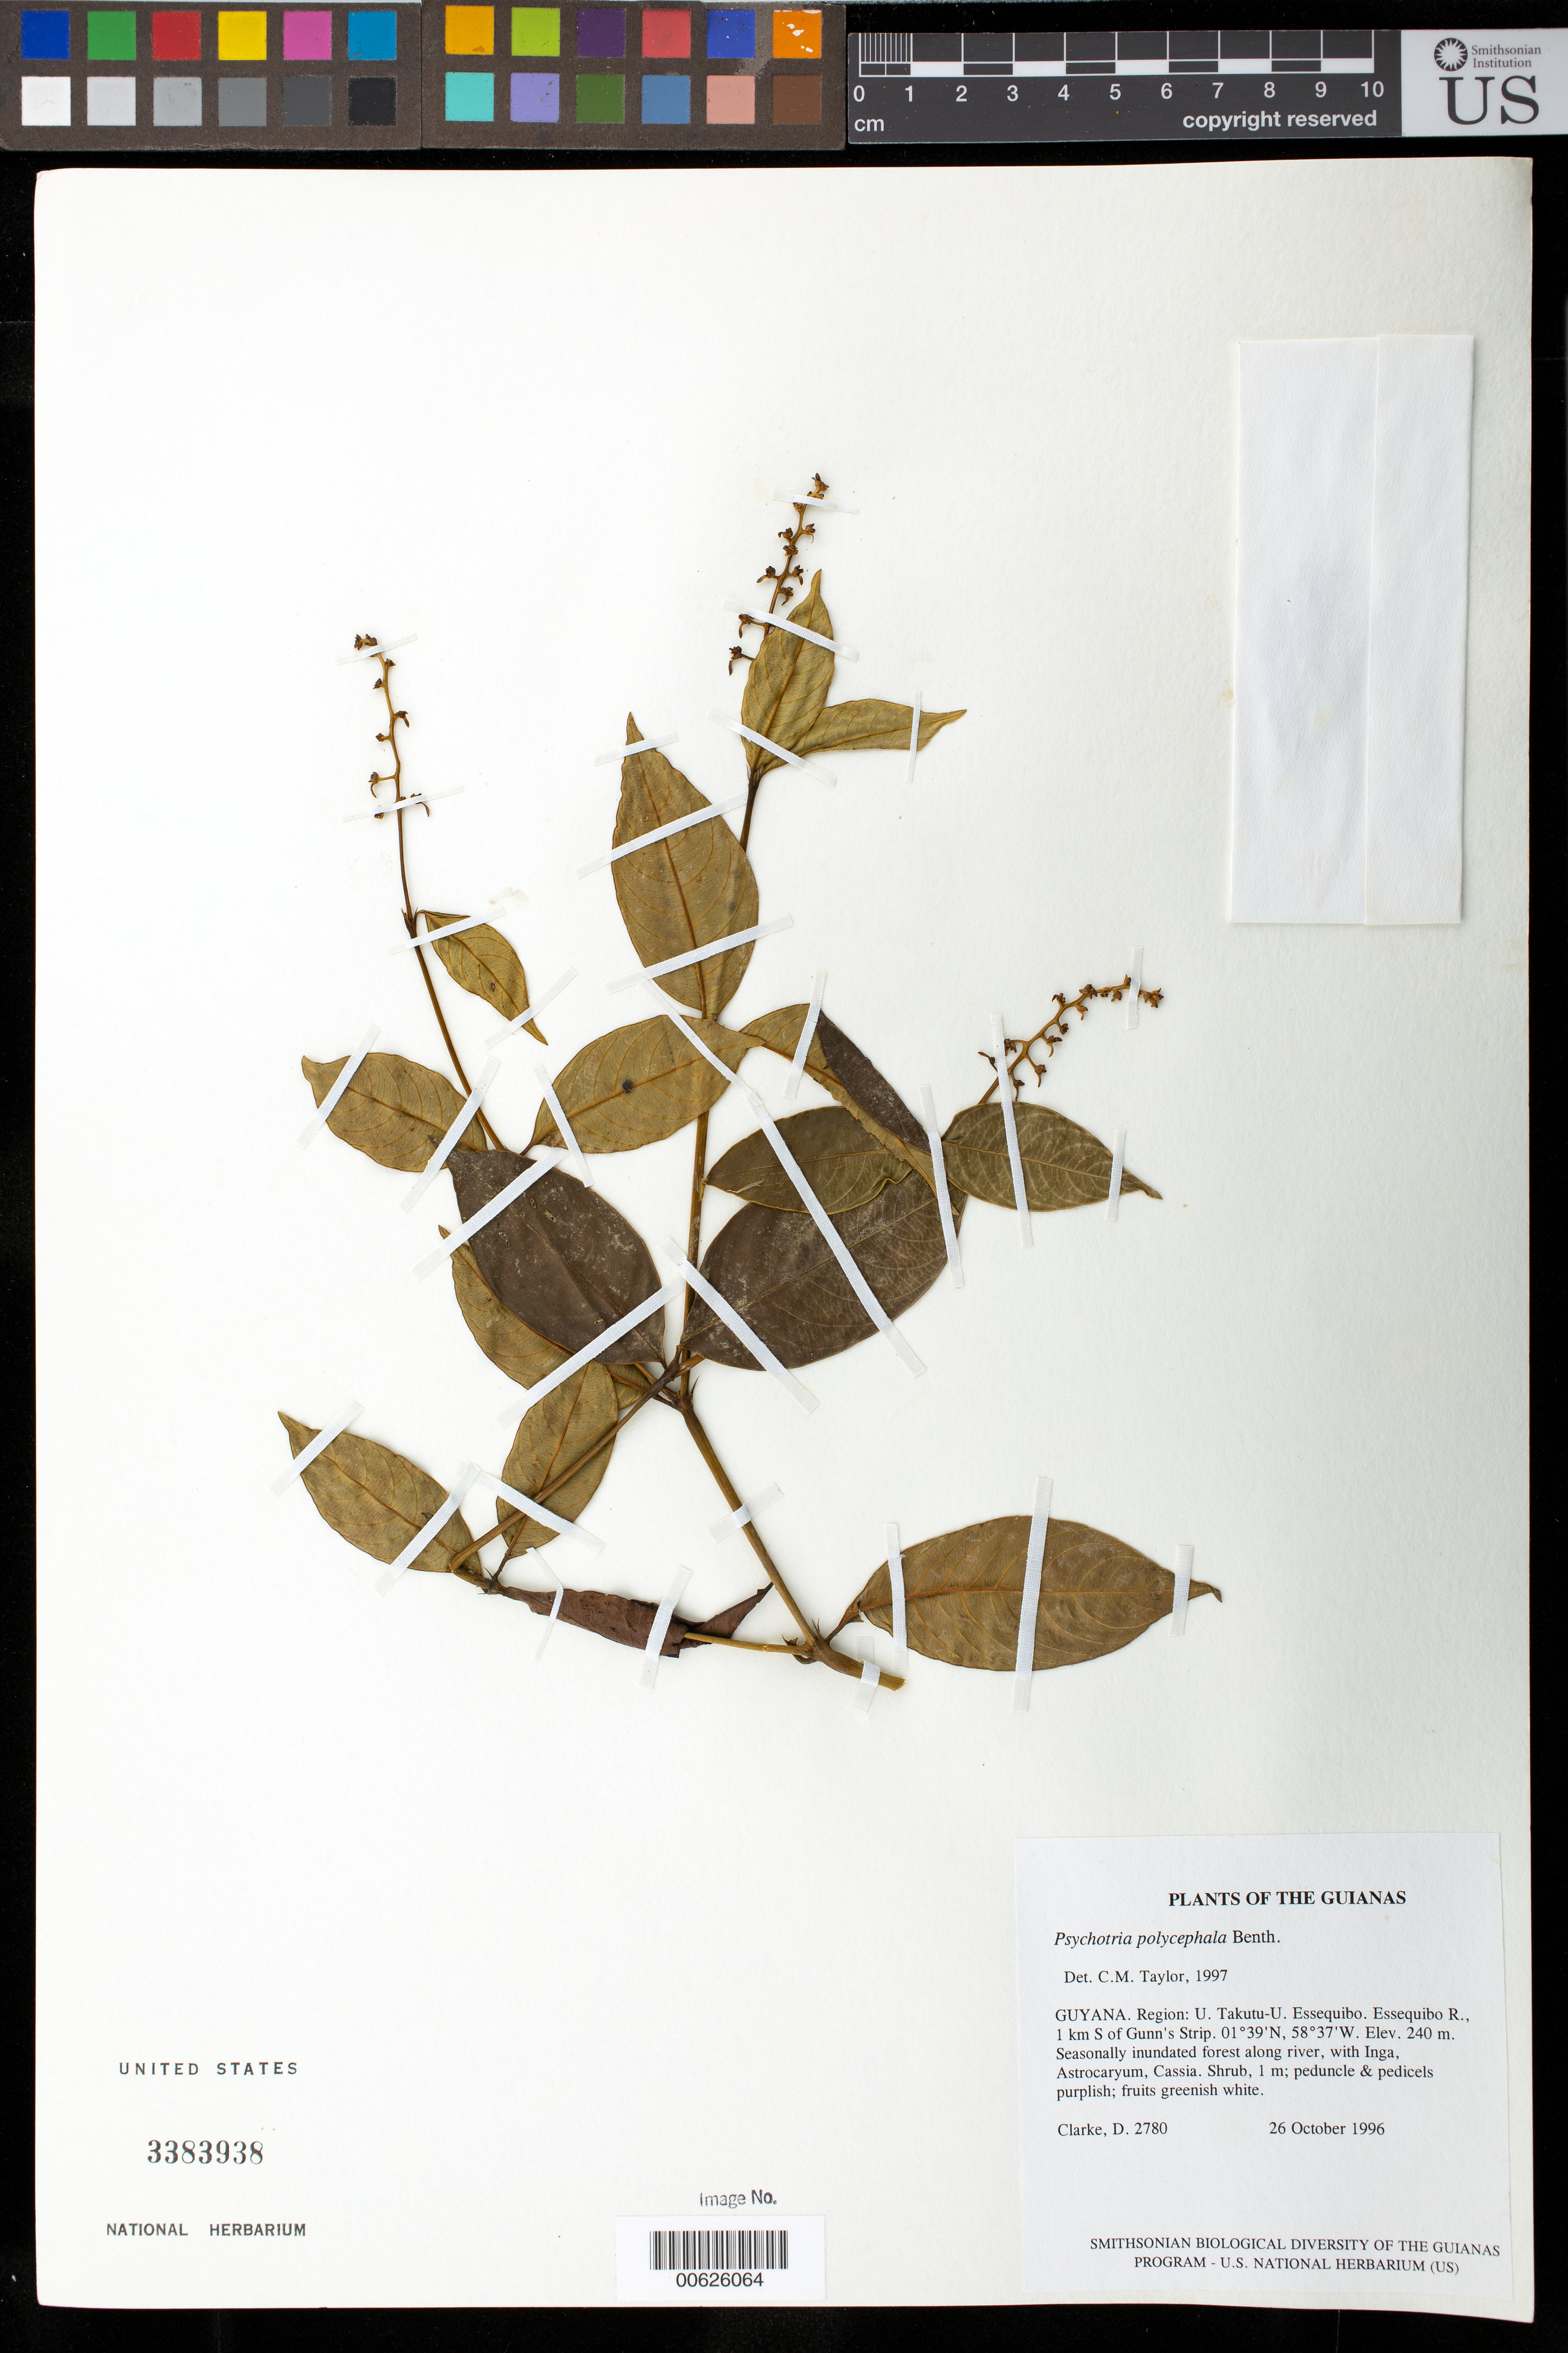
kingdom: Plantae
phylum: Tracheophyta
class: Magnoliopsida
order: Gentianales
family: Rubiaceae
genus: Palicourea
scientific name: Palicourea polycephala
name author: (Benth.) Delprete & J.H. Kirkbr.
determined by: Kirkbride, J. H., Jr.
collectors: H. D. Clarke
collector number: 2780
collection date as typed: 26 October 1996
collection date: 1996-10-26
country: Guyana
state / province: U. Takutu-U. Essequibo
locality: Essequibo R., 1 km S of Gunn's Strip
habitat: Seasonally inundated forest along river, with Inga, Astrocaryum, Cassia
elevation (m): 240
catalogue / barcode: US 3383938